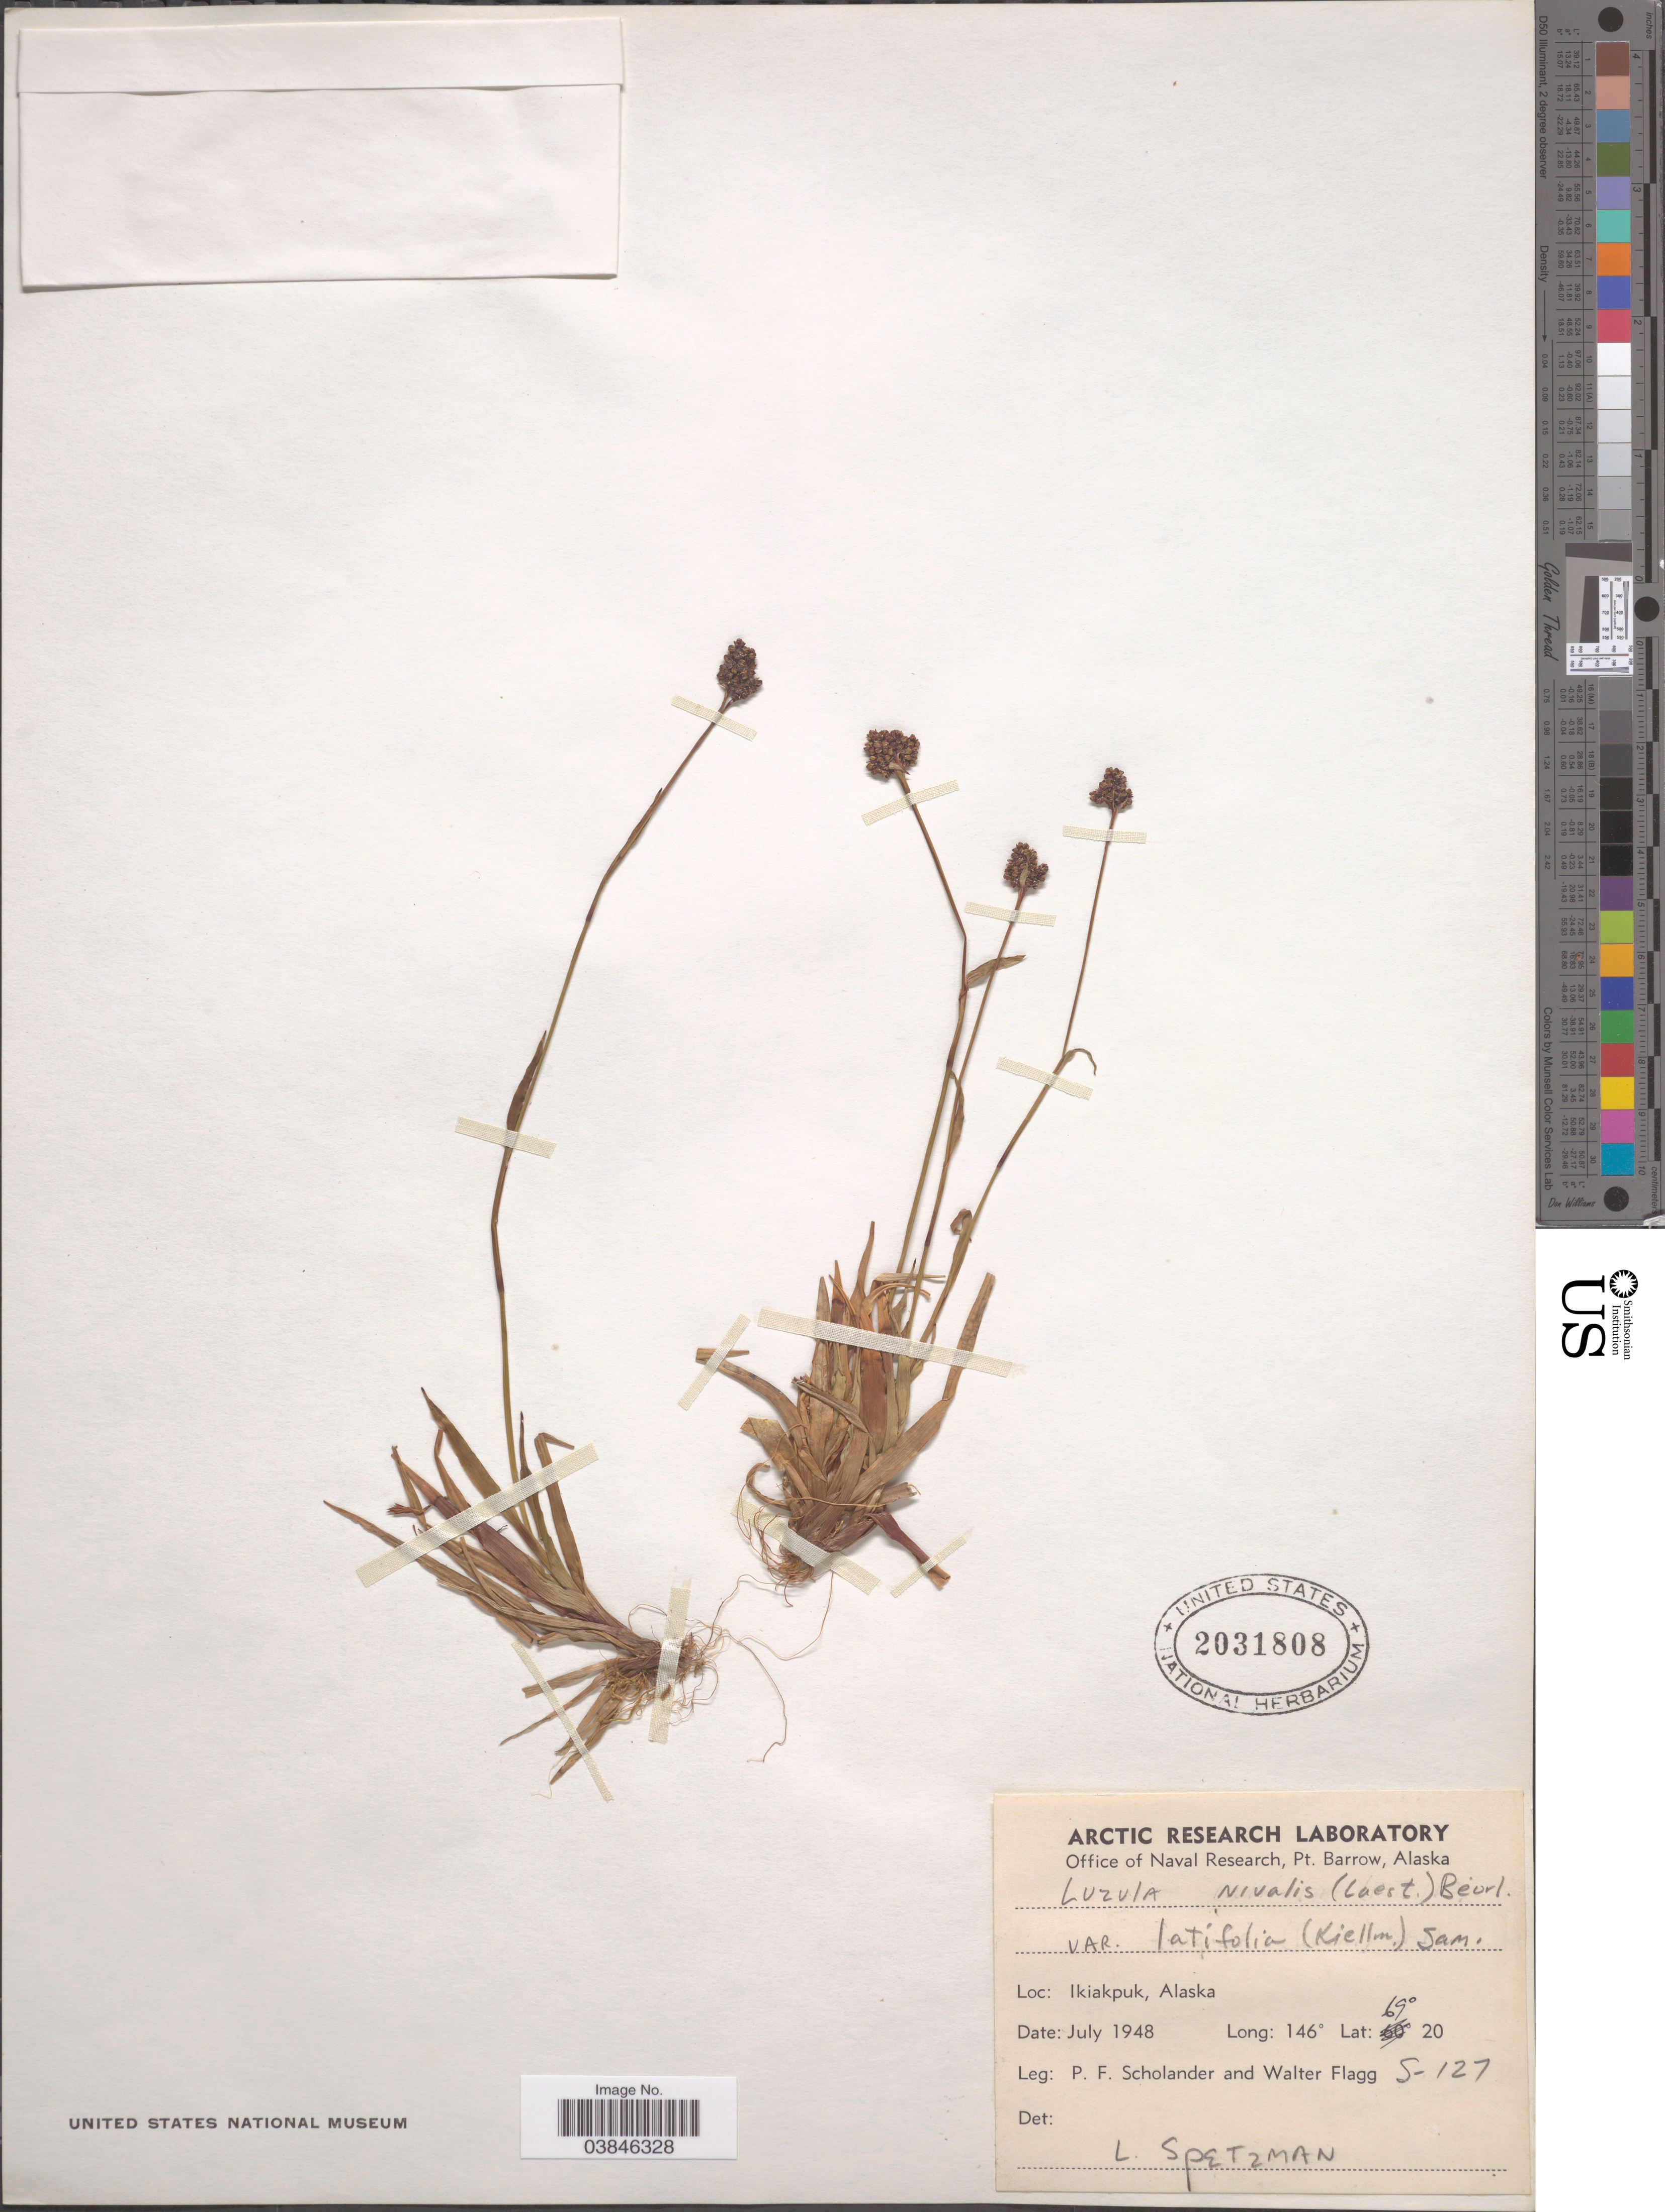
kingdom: Plantae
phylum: Tracheophyta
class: Liliopsida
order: Poales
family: Juncaceae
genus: Luzula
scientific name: Luzula nivalis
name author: (Laest.) Spreng.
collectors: P. Scholander & W. Flagg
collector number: S-127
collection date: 1948-07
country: United States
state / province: Alaska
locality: Ikiakpuk.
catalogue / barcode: US 2031808